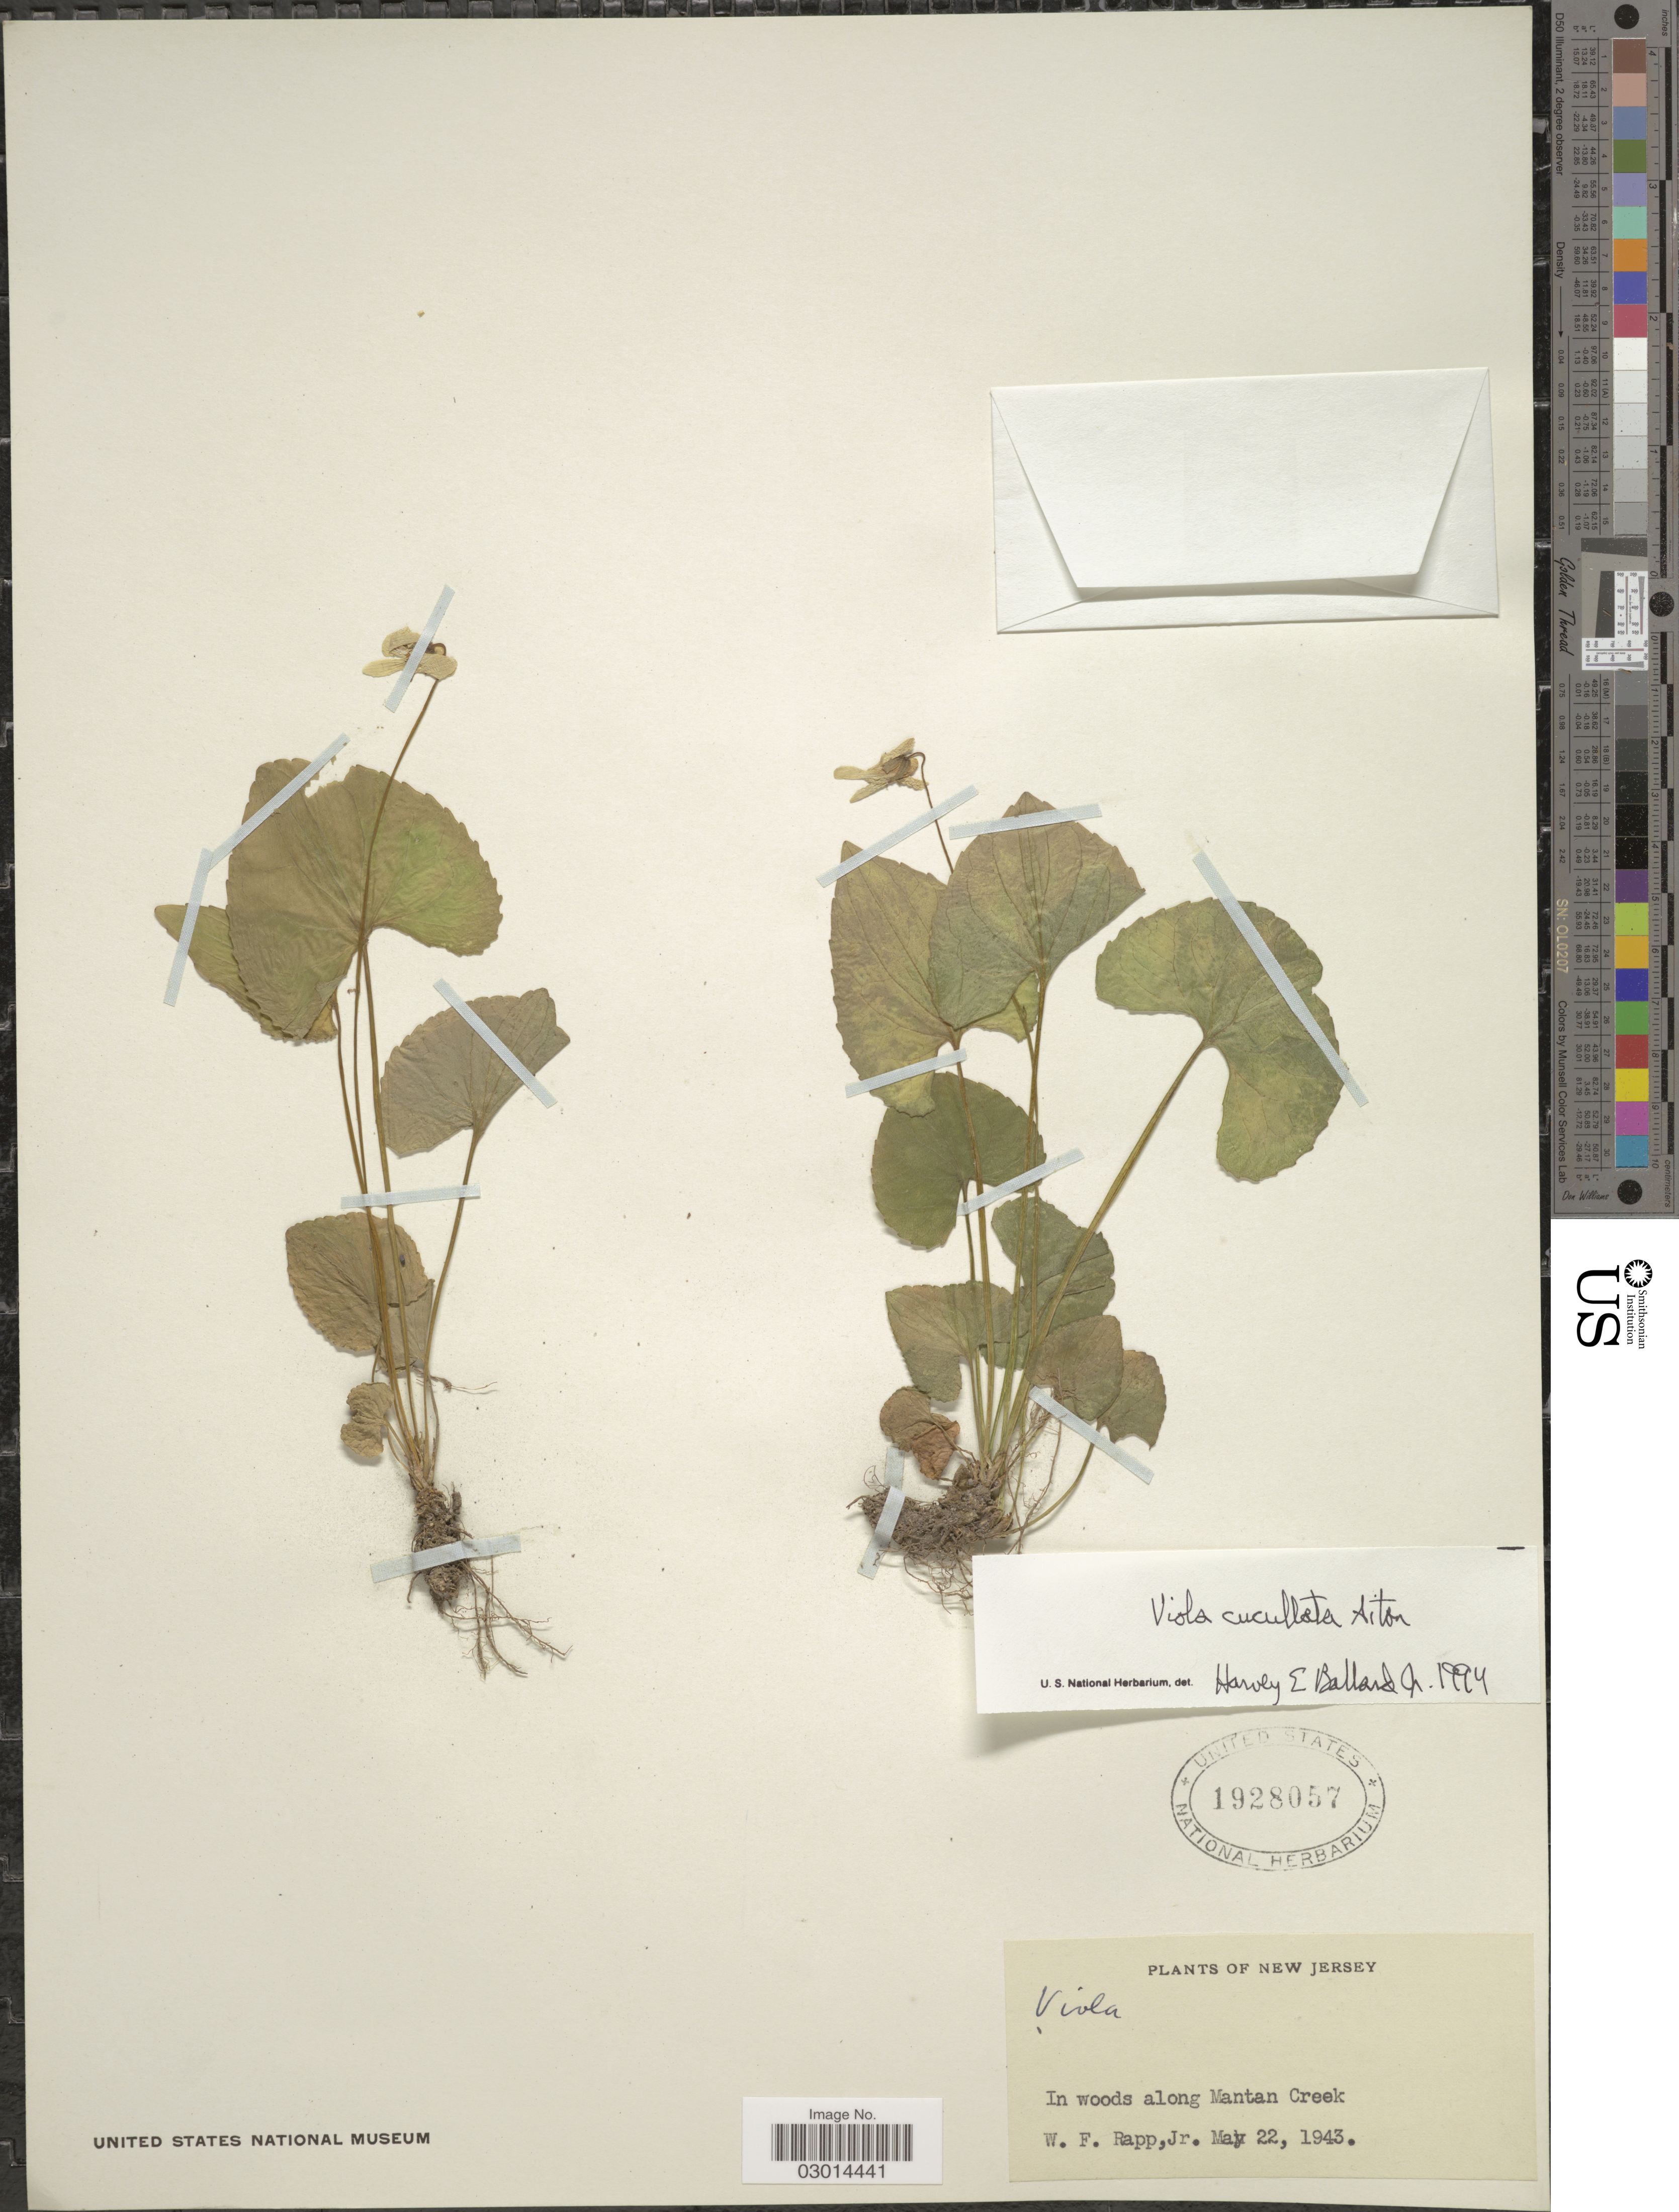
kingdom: Plantae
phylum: Tracheophyta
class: Magnoliopsida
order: Malpighiales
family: Violaceae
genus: Viola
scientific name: Viola cucullata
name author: Aiton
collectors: W. Rapp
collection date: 1943-05-22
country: United States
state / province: New Jersey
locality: In woods along Mantan Creek.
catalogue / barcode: US 1928057